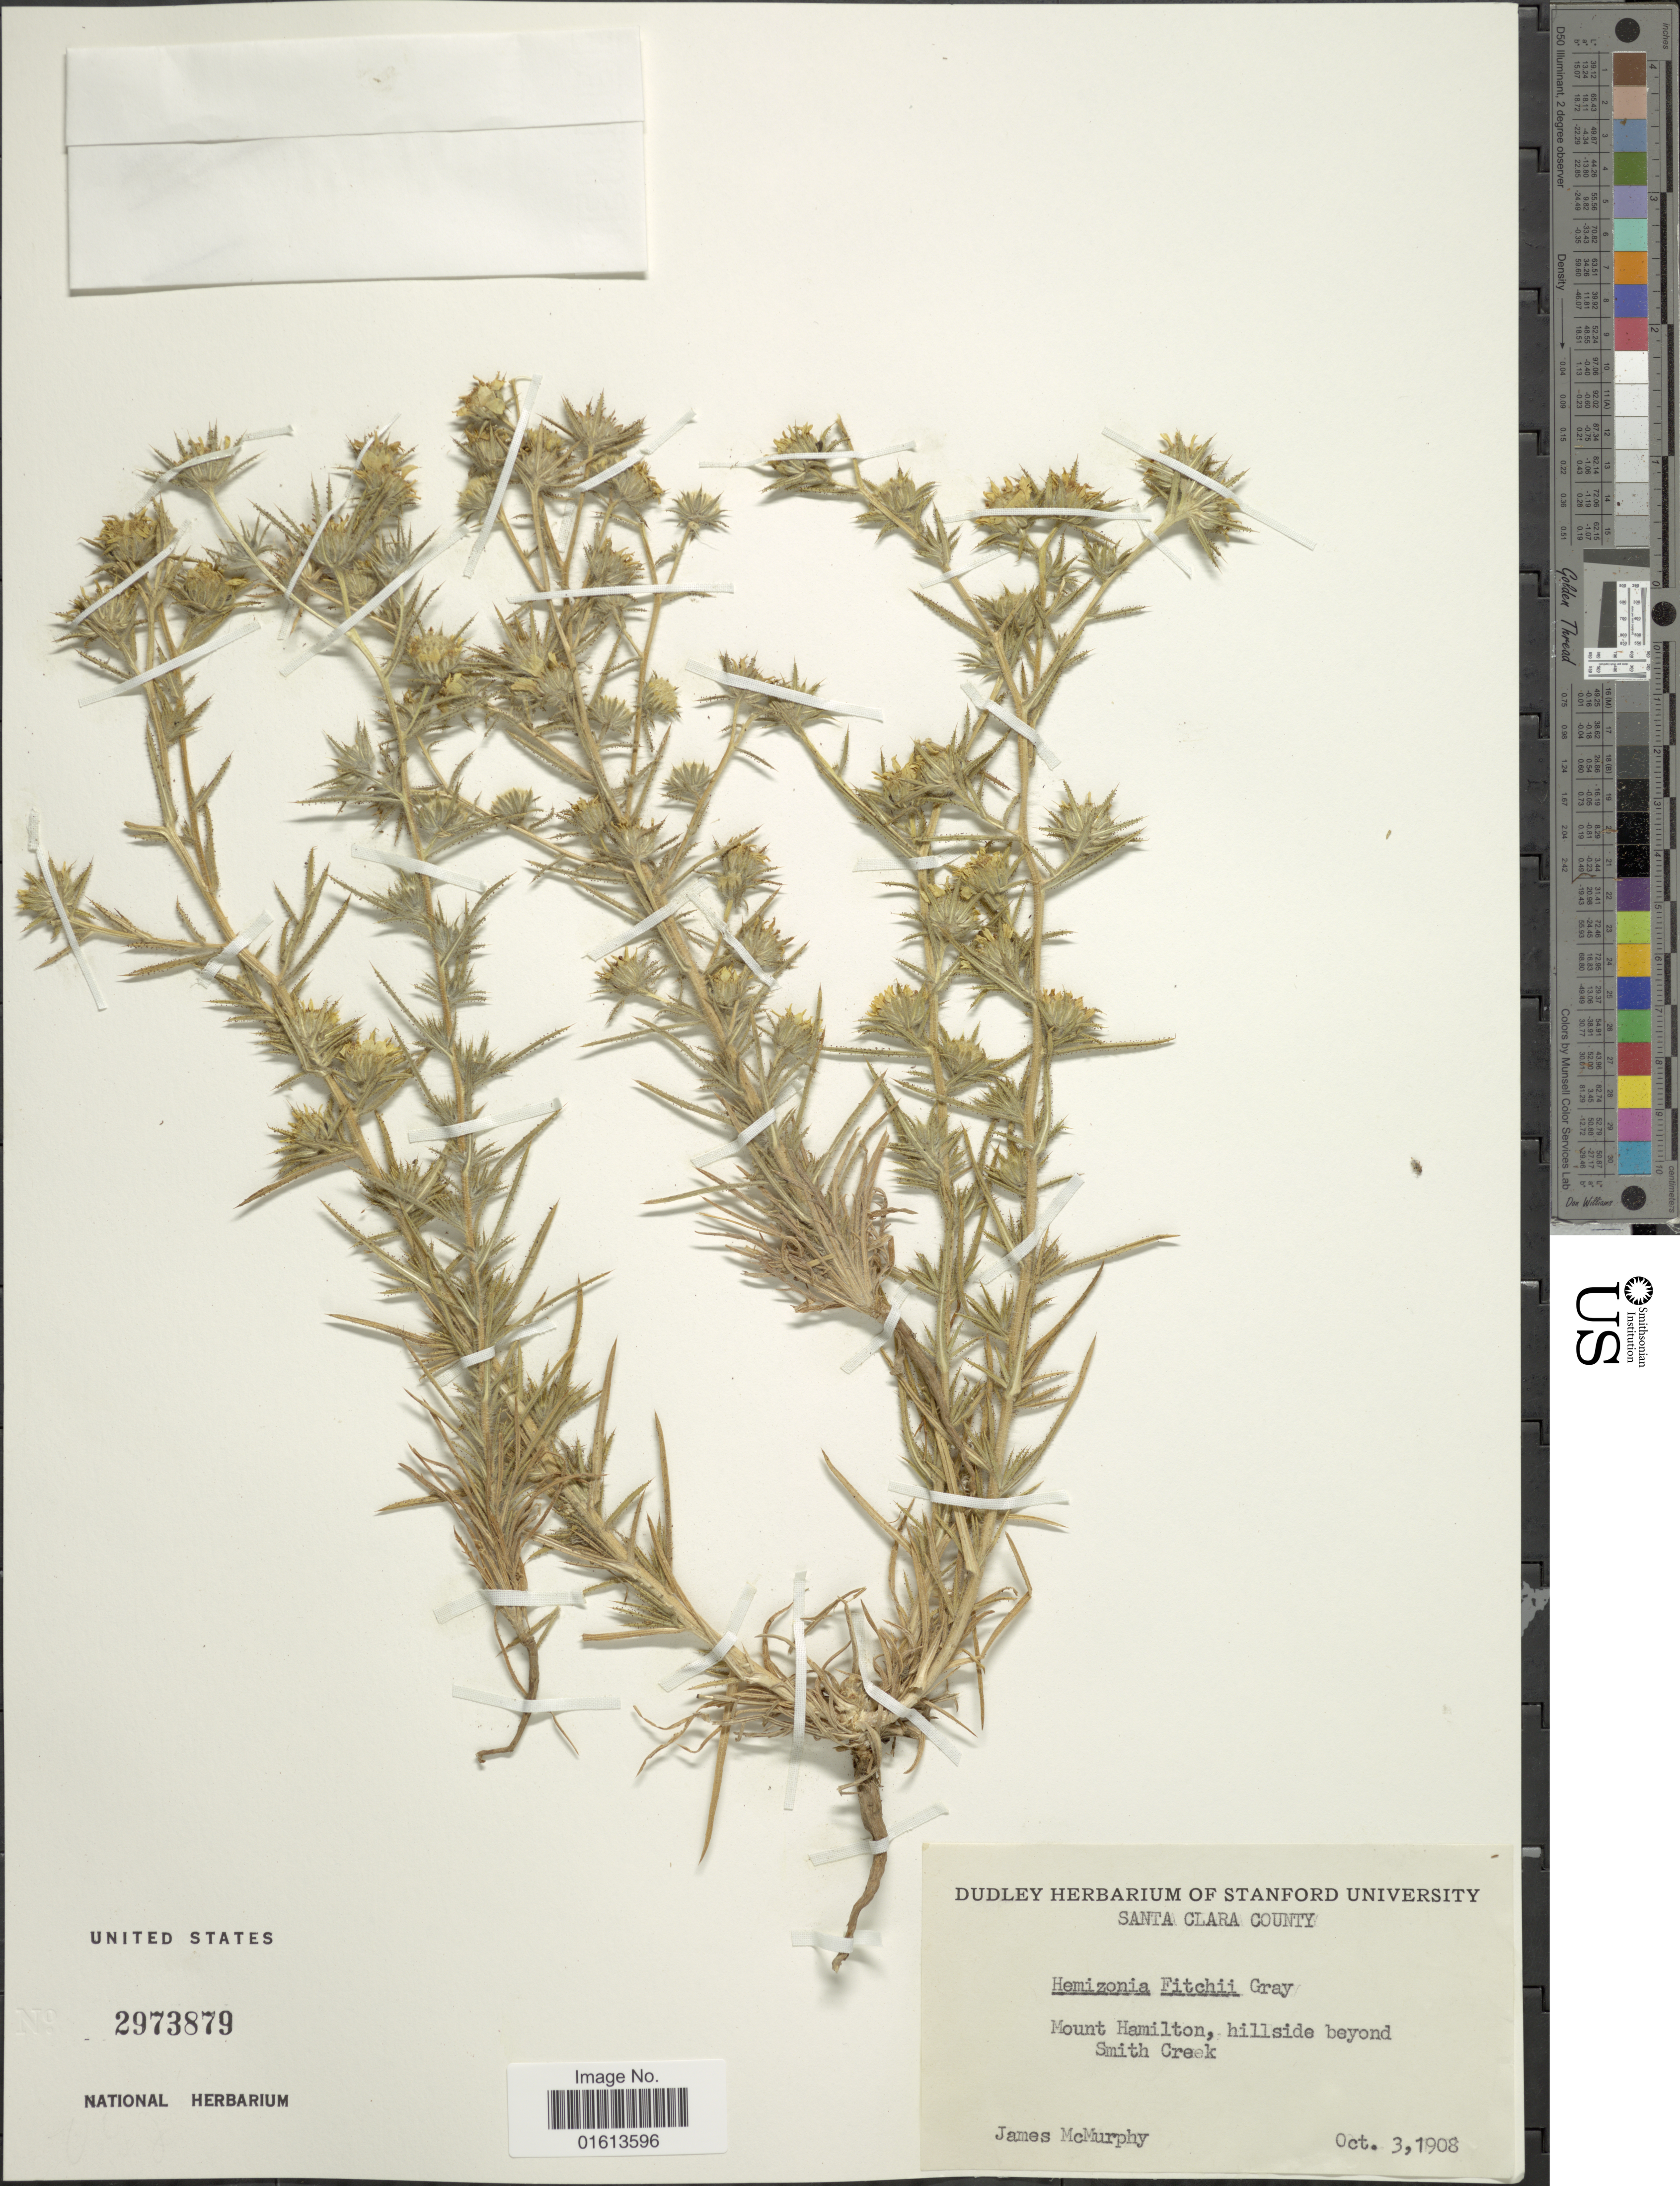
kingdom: Plantae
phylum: Tracheophyta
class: Magnoliopsida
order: Asterales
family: Asteraceae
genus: Centromadia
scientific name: Centromadia fitchii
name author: (A. Gray) Greene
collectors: J. McMurphy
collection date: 1908-10-03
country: United States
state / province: California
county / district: Santa Clara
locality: Santa Clara County. Mount Hamilton, hillside beyond Smith Creek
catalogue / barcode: US 2973879